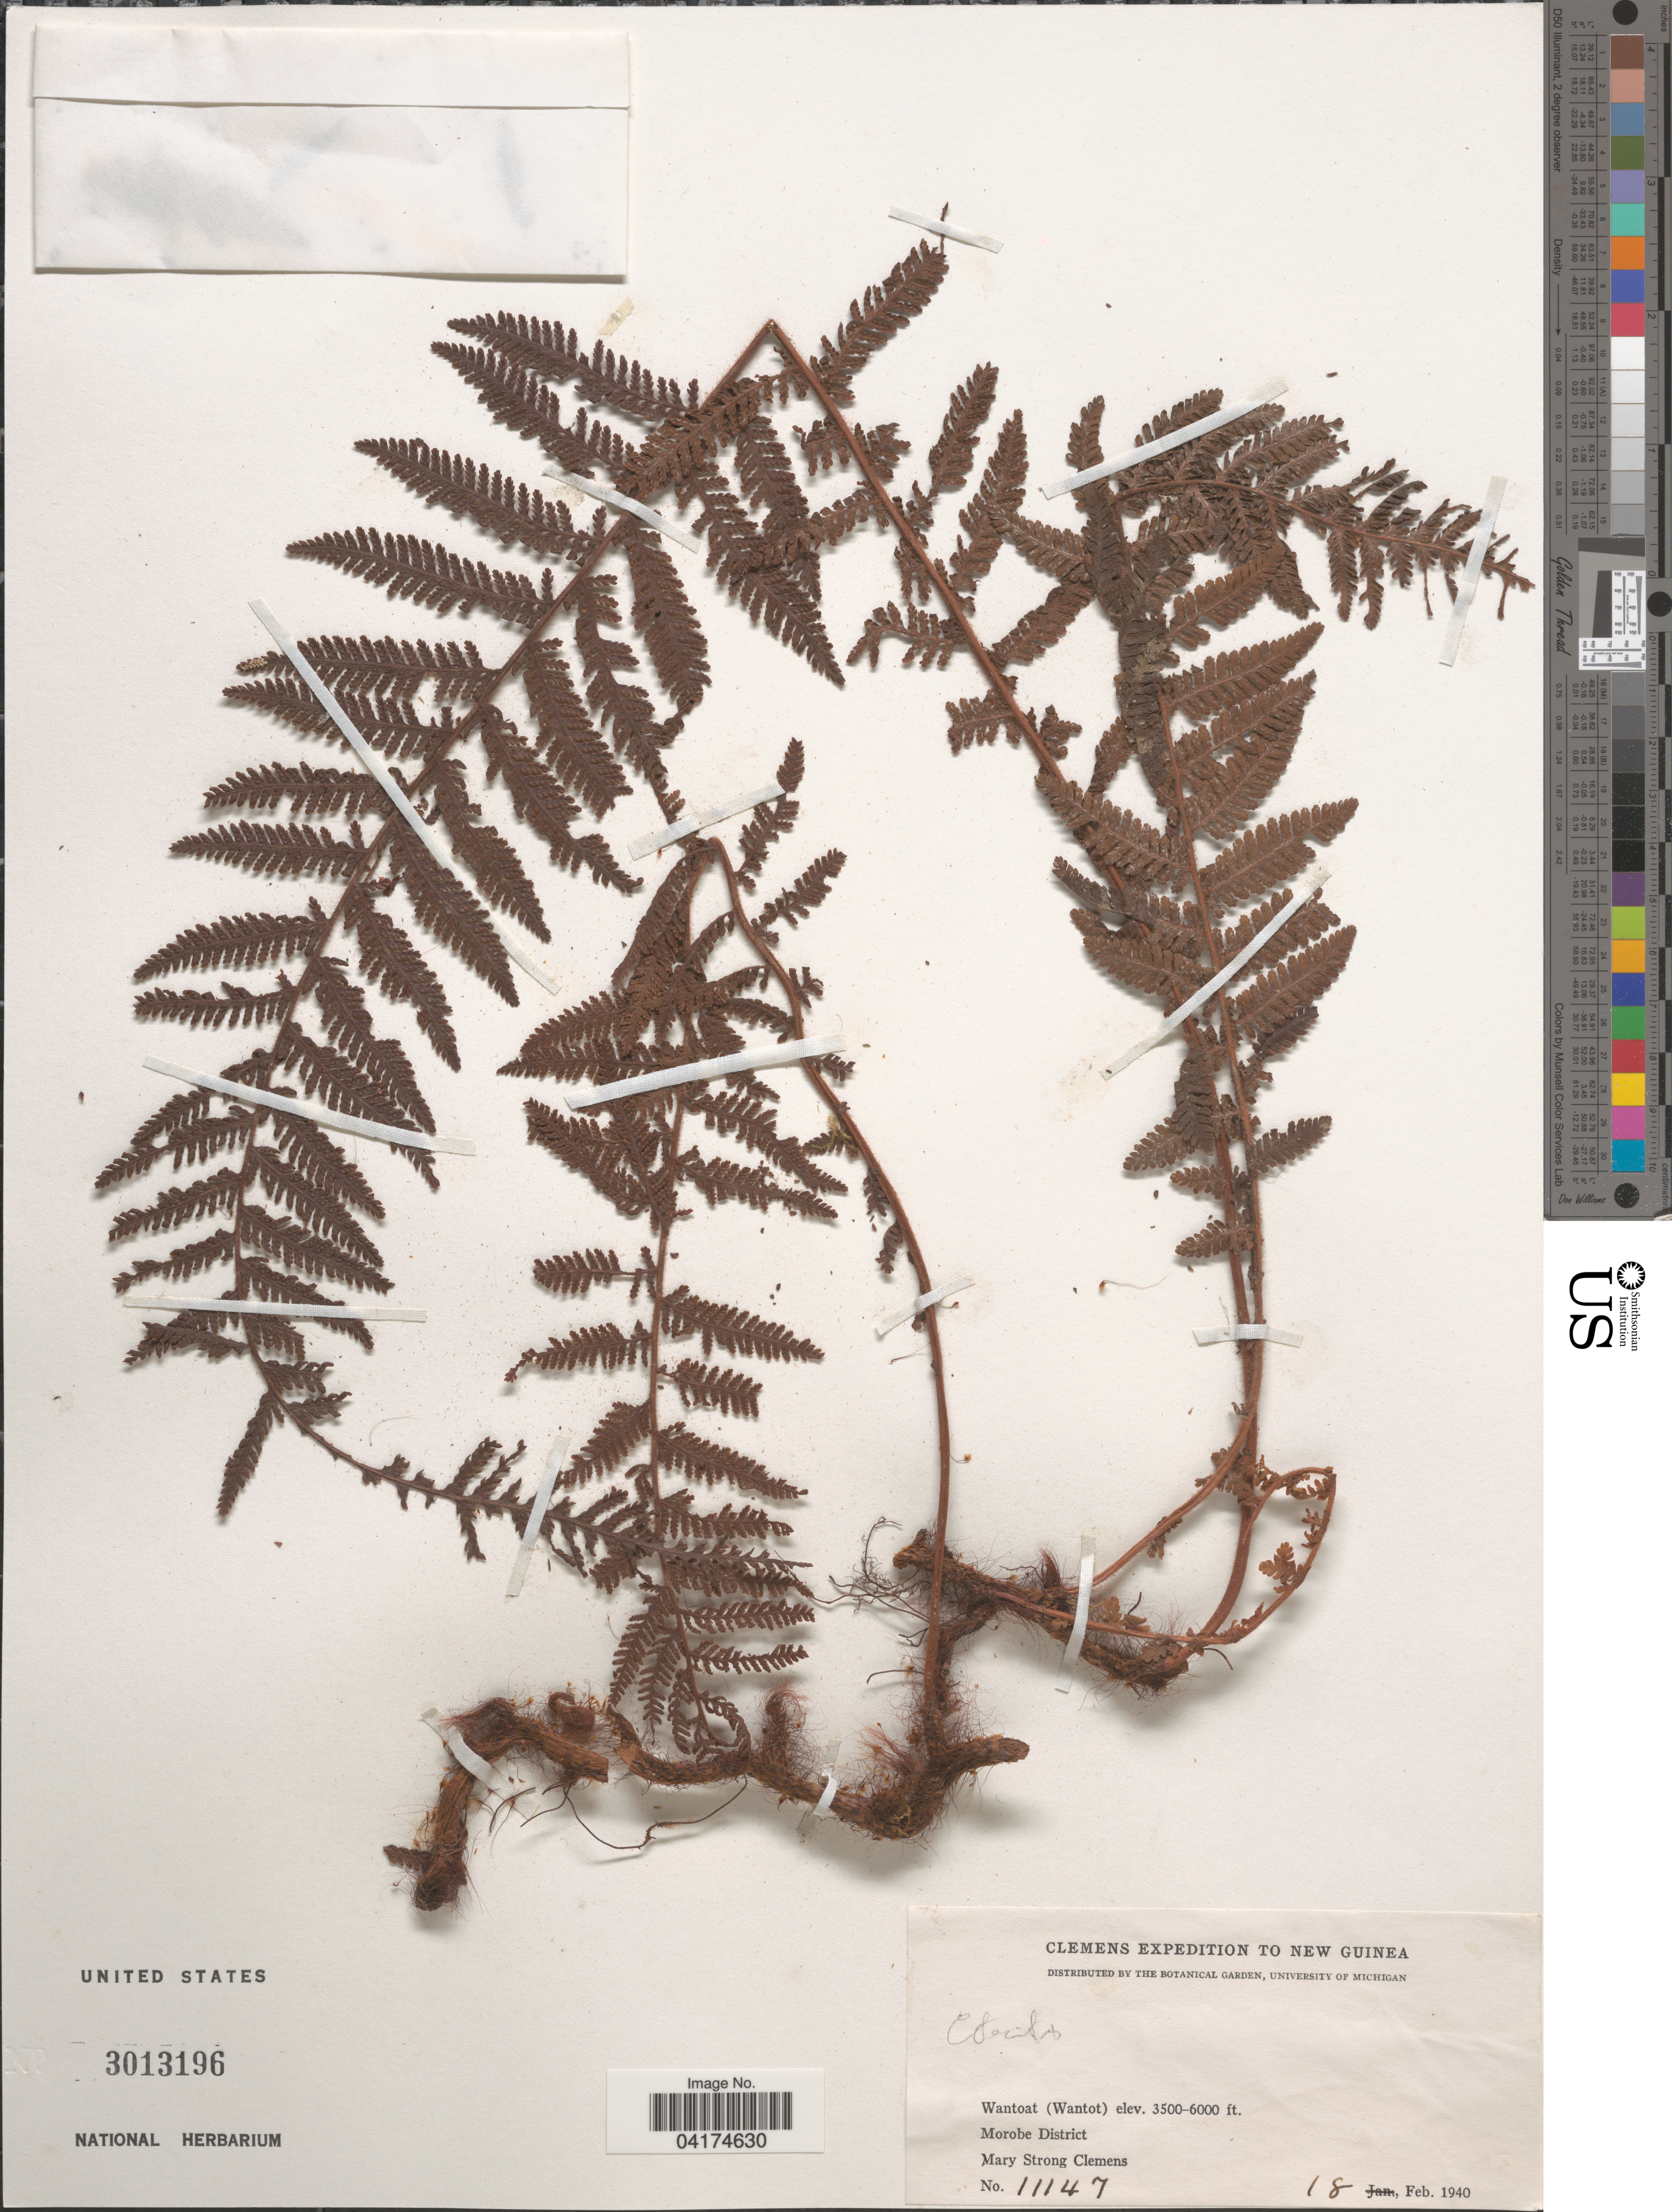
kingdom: Plantae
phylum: Tracheophyta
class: Polypodiopsida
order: Polypodiales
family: Dryopteridaceae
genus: Ctenitis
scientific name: Ctenitis sp.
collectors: M. S. Clemens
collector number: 11147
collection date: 1940-02-18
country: Papua New Guinea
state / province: Morobe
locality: Clemens expedition to New Guinea. Wantoat (Wantot). Morobe District.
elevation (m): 1067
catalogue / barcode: US 3013196